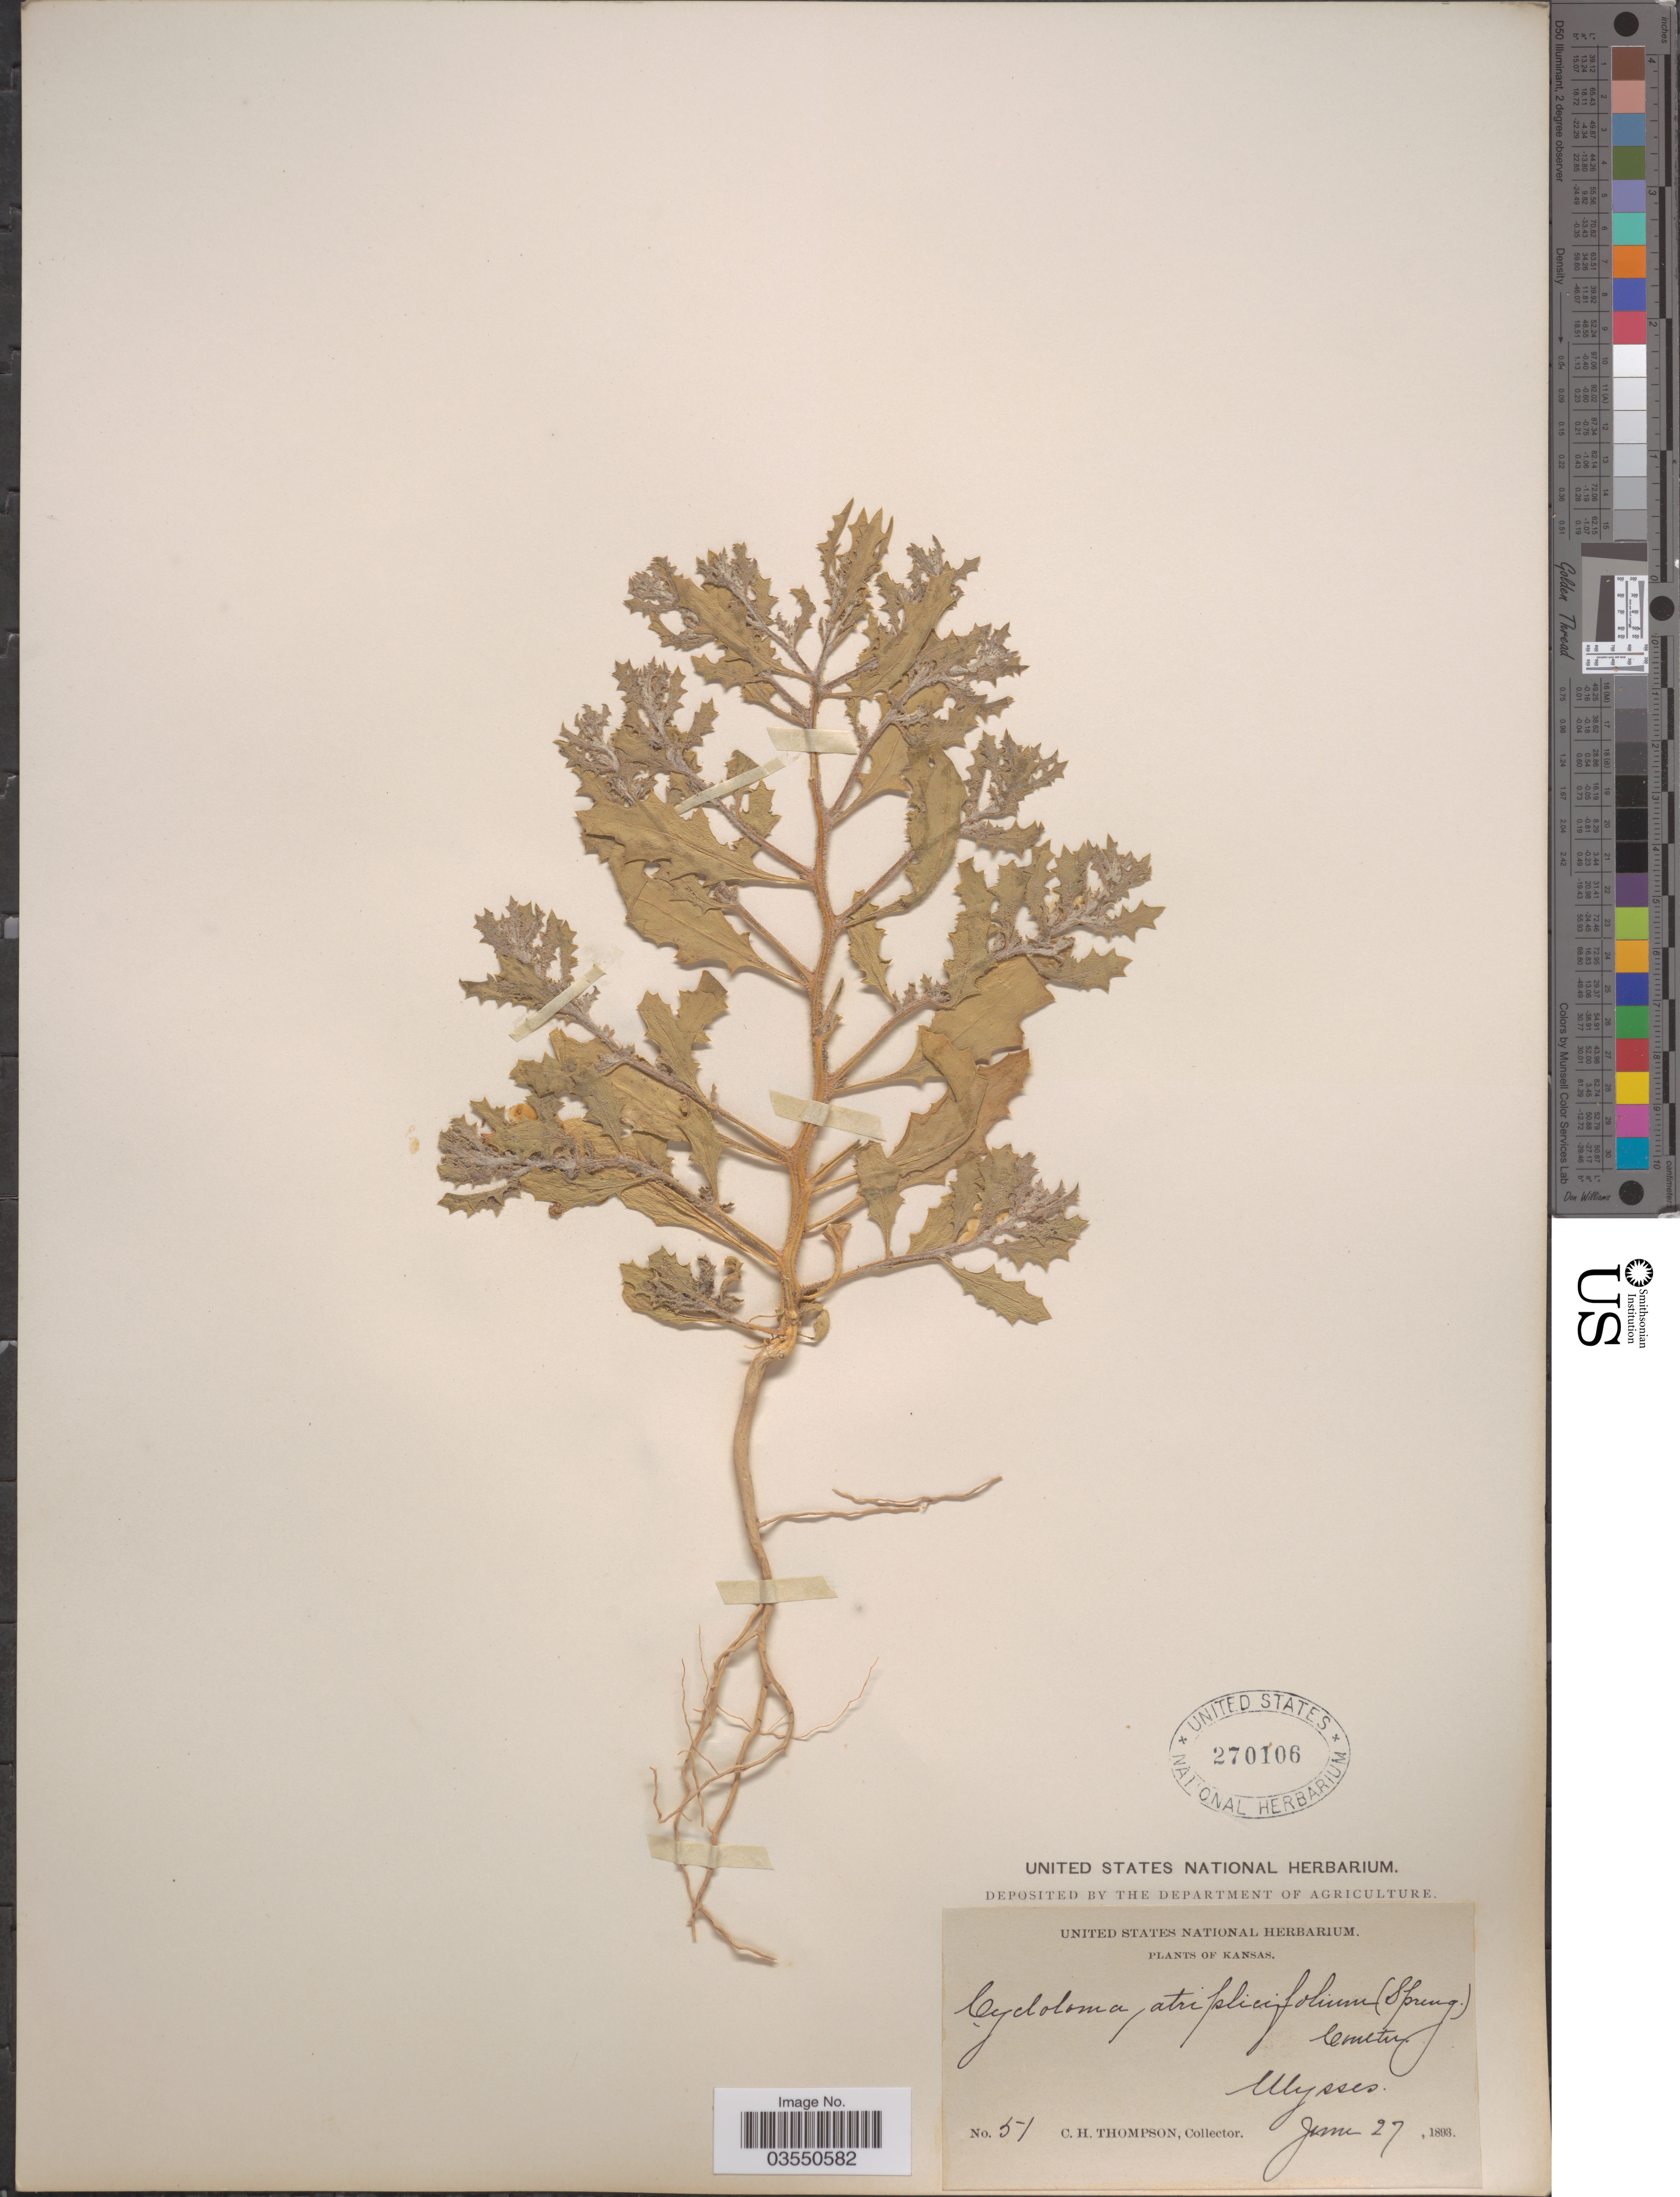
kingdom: Plantae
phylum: Tracheophyta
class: Magnoliopsida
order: Caryophyllales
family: Amaranthaceae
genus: Dysphania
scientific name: Dysphania atriplicifolia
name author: (Spreng.) G. Kadereit et al.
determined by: U.S. National Herbarium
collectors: C. H. Thompson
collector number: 51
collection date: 1893-06-27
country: United States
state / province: Kansas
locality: Ulysses.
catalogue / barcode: US 270106